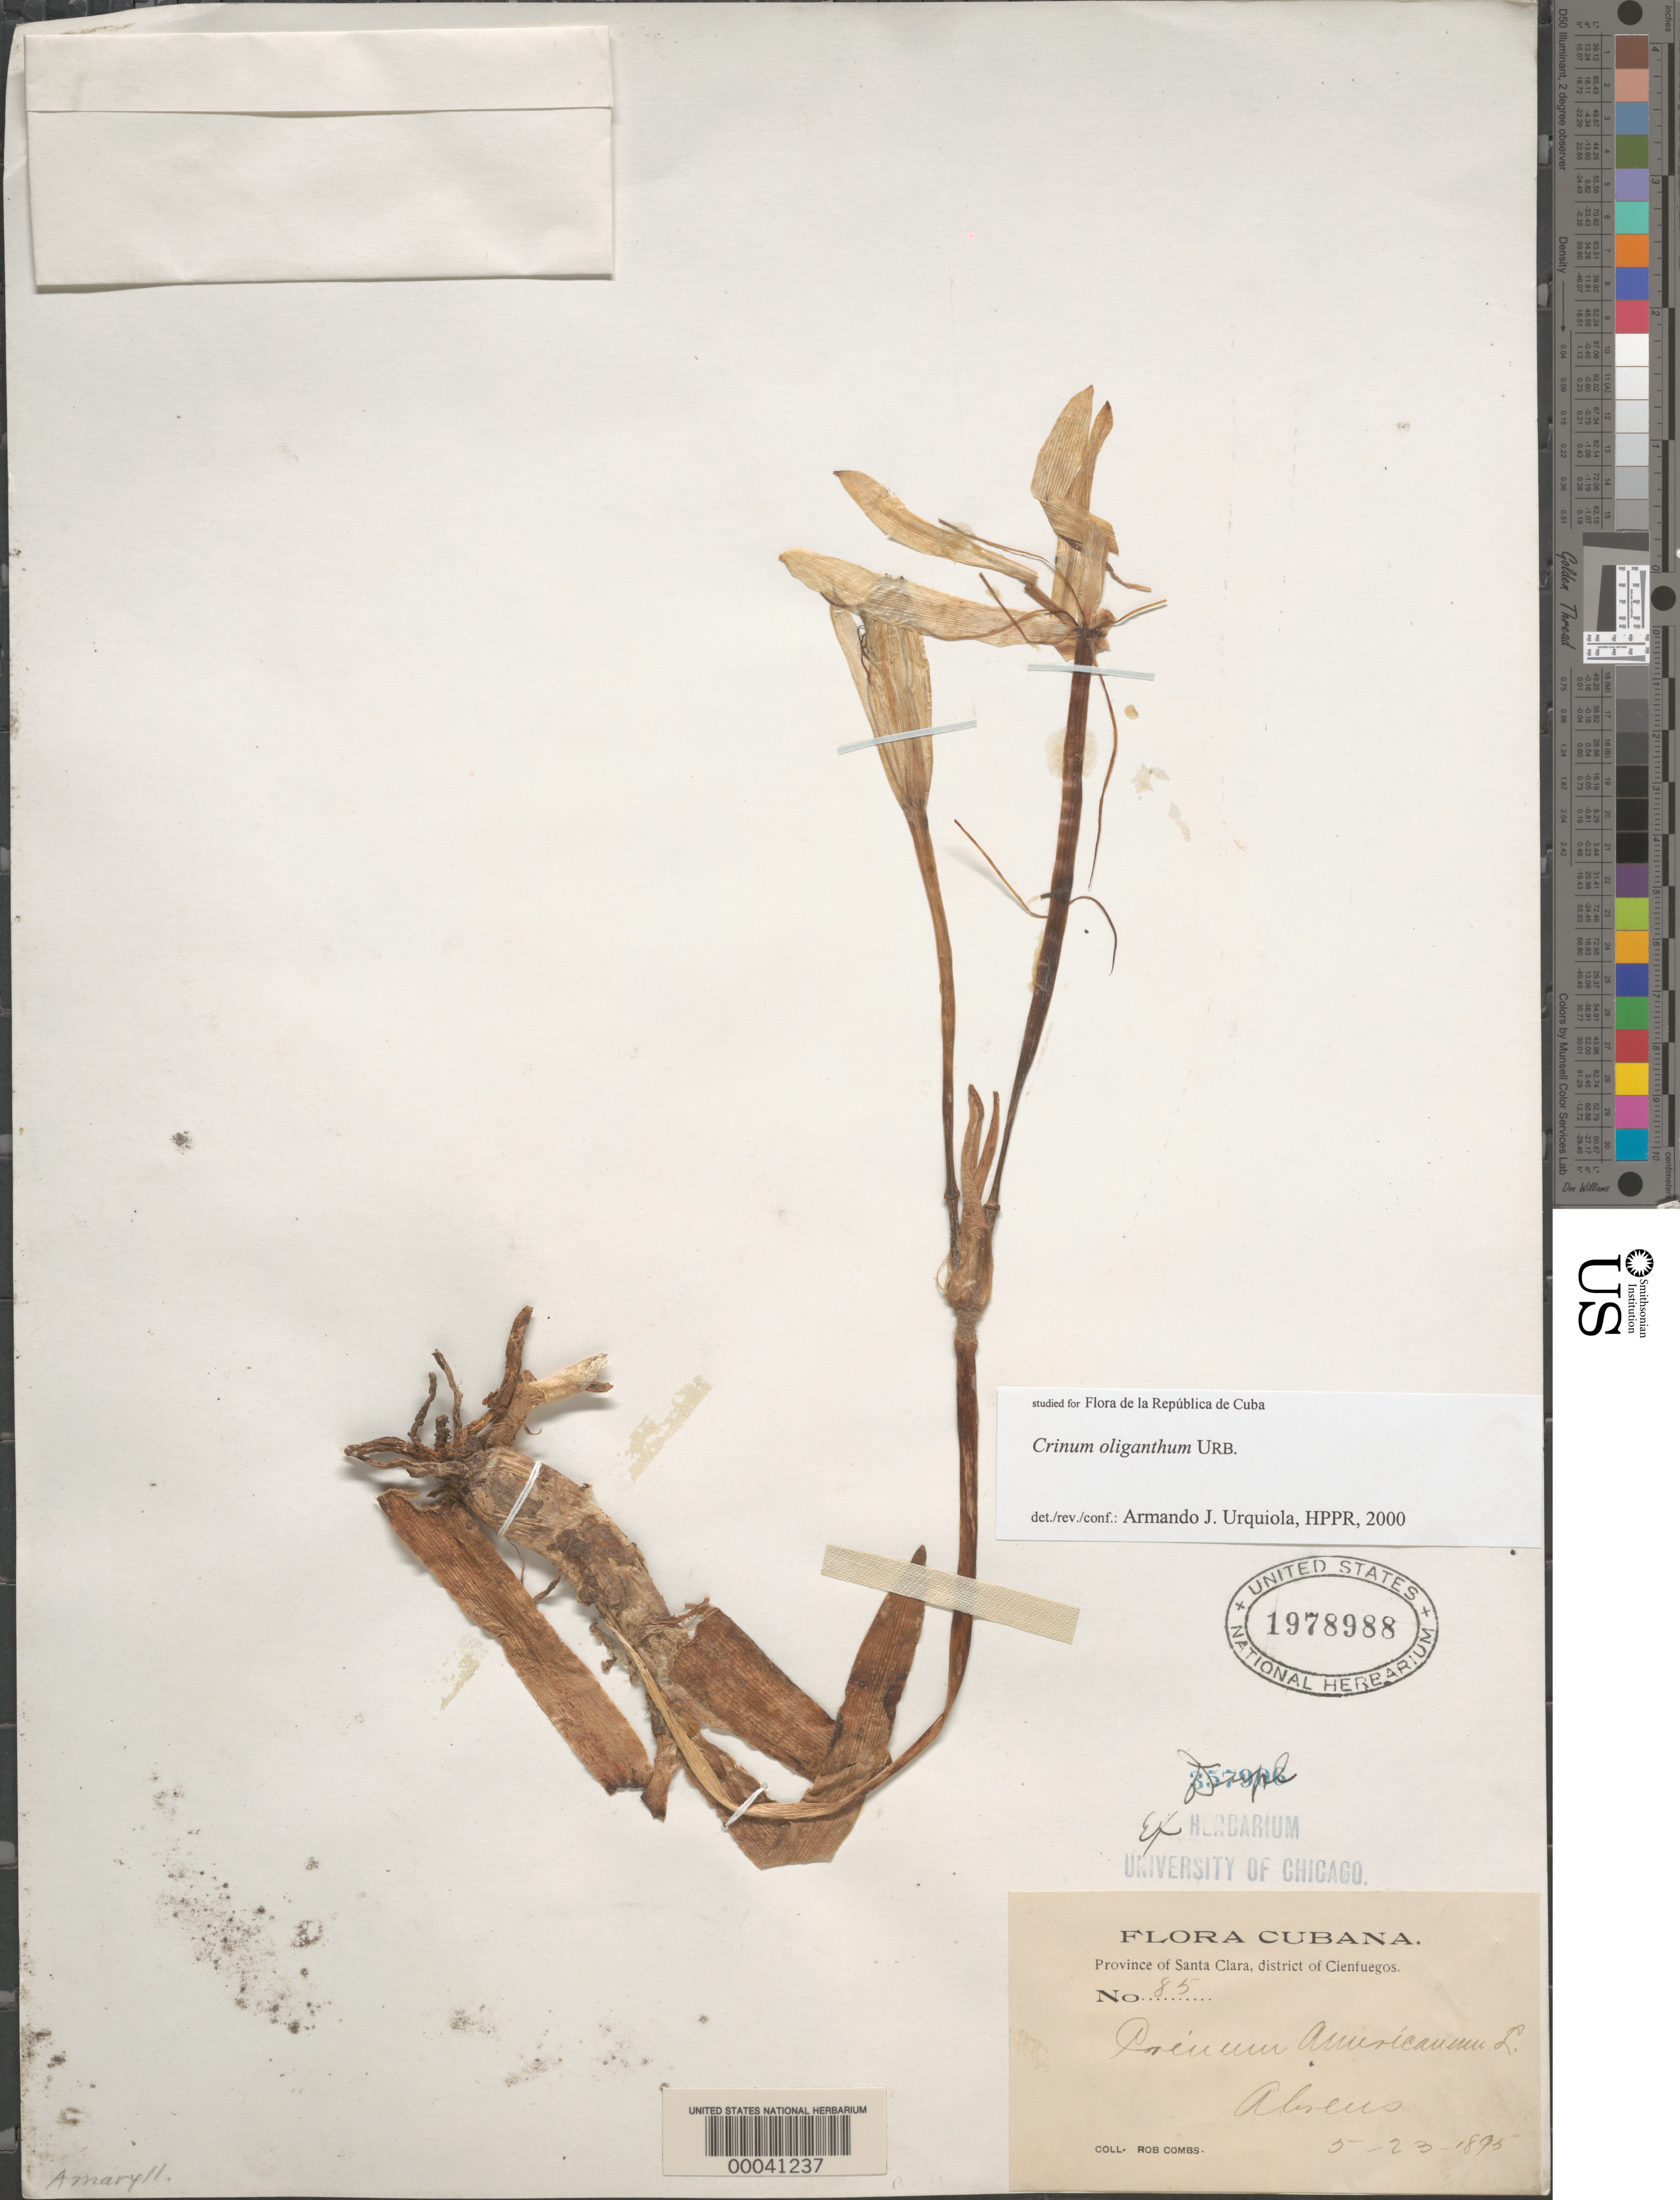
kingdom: Plantae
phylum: Tracheophyta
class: Liliopsida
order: Asparagales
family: Amaryllidaceae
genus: Crinum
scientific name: Crinum erubescens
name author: Aiton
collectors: R. Combs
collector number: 85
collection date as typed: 23 May 1895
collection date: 1895-05-23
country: Cuba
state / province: Cienfuegos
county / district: Cienfuegos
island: Greater Antilles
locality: Abreus. [province recorded as (former province of) las villas]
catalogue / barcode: US 1978988